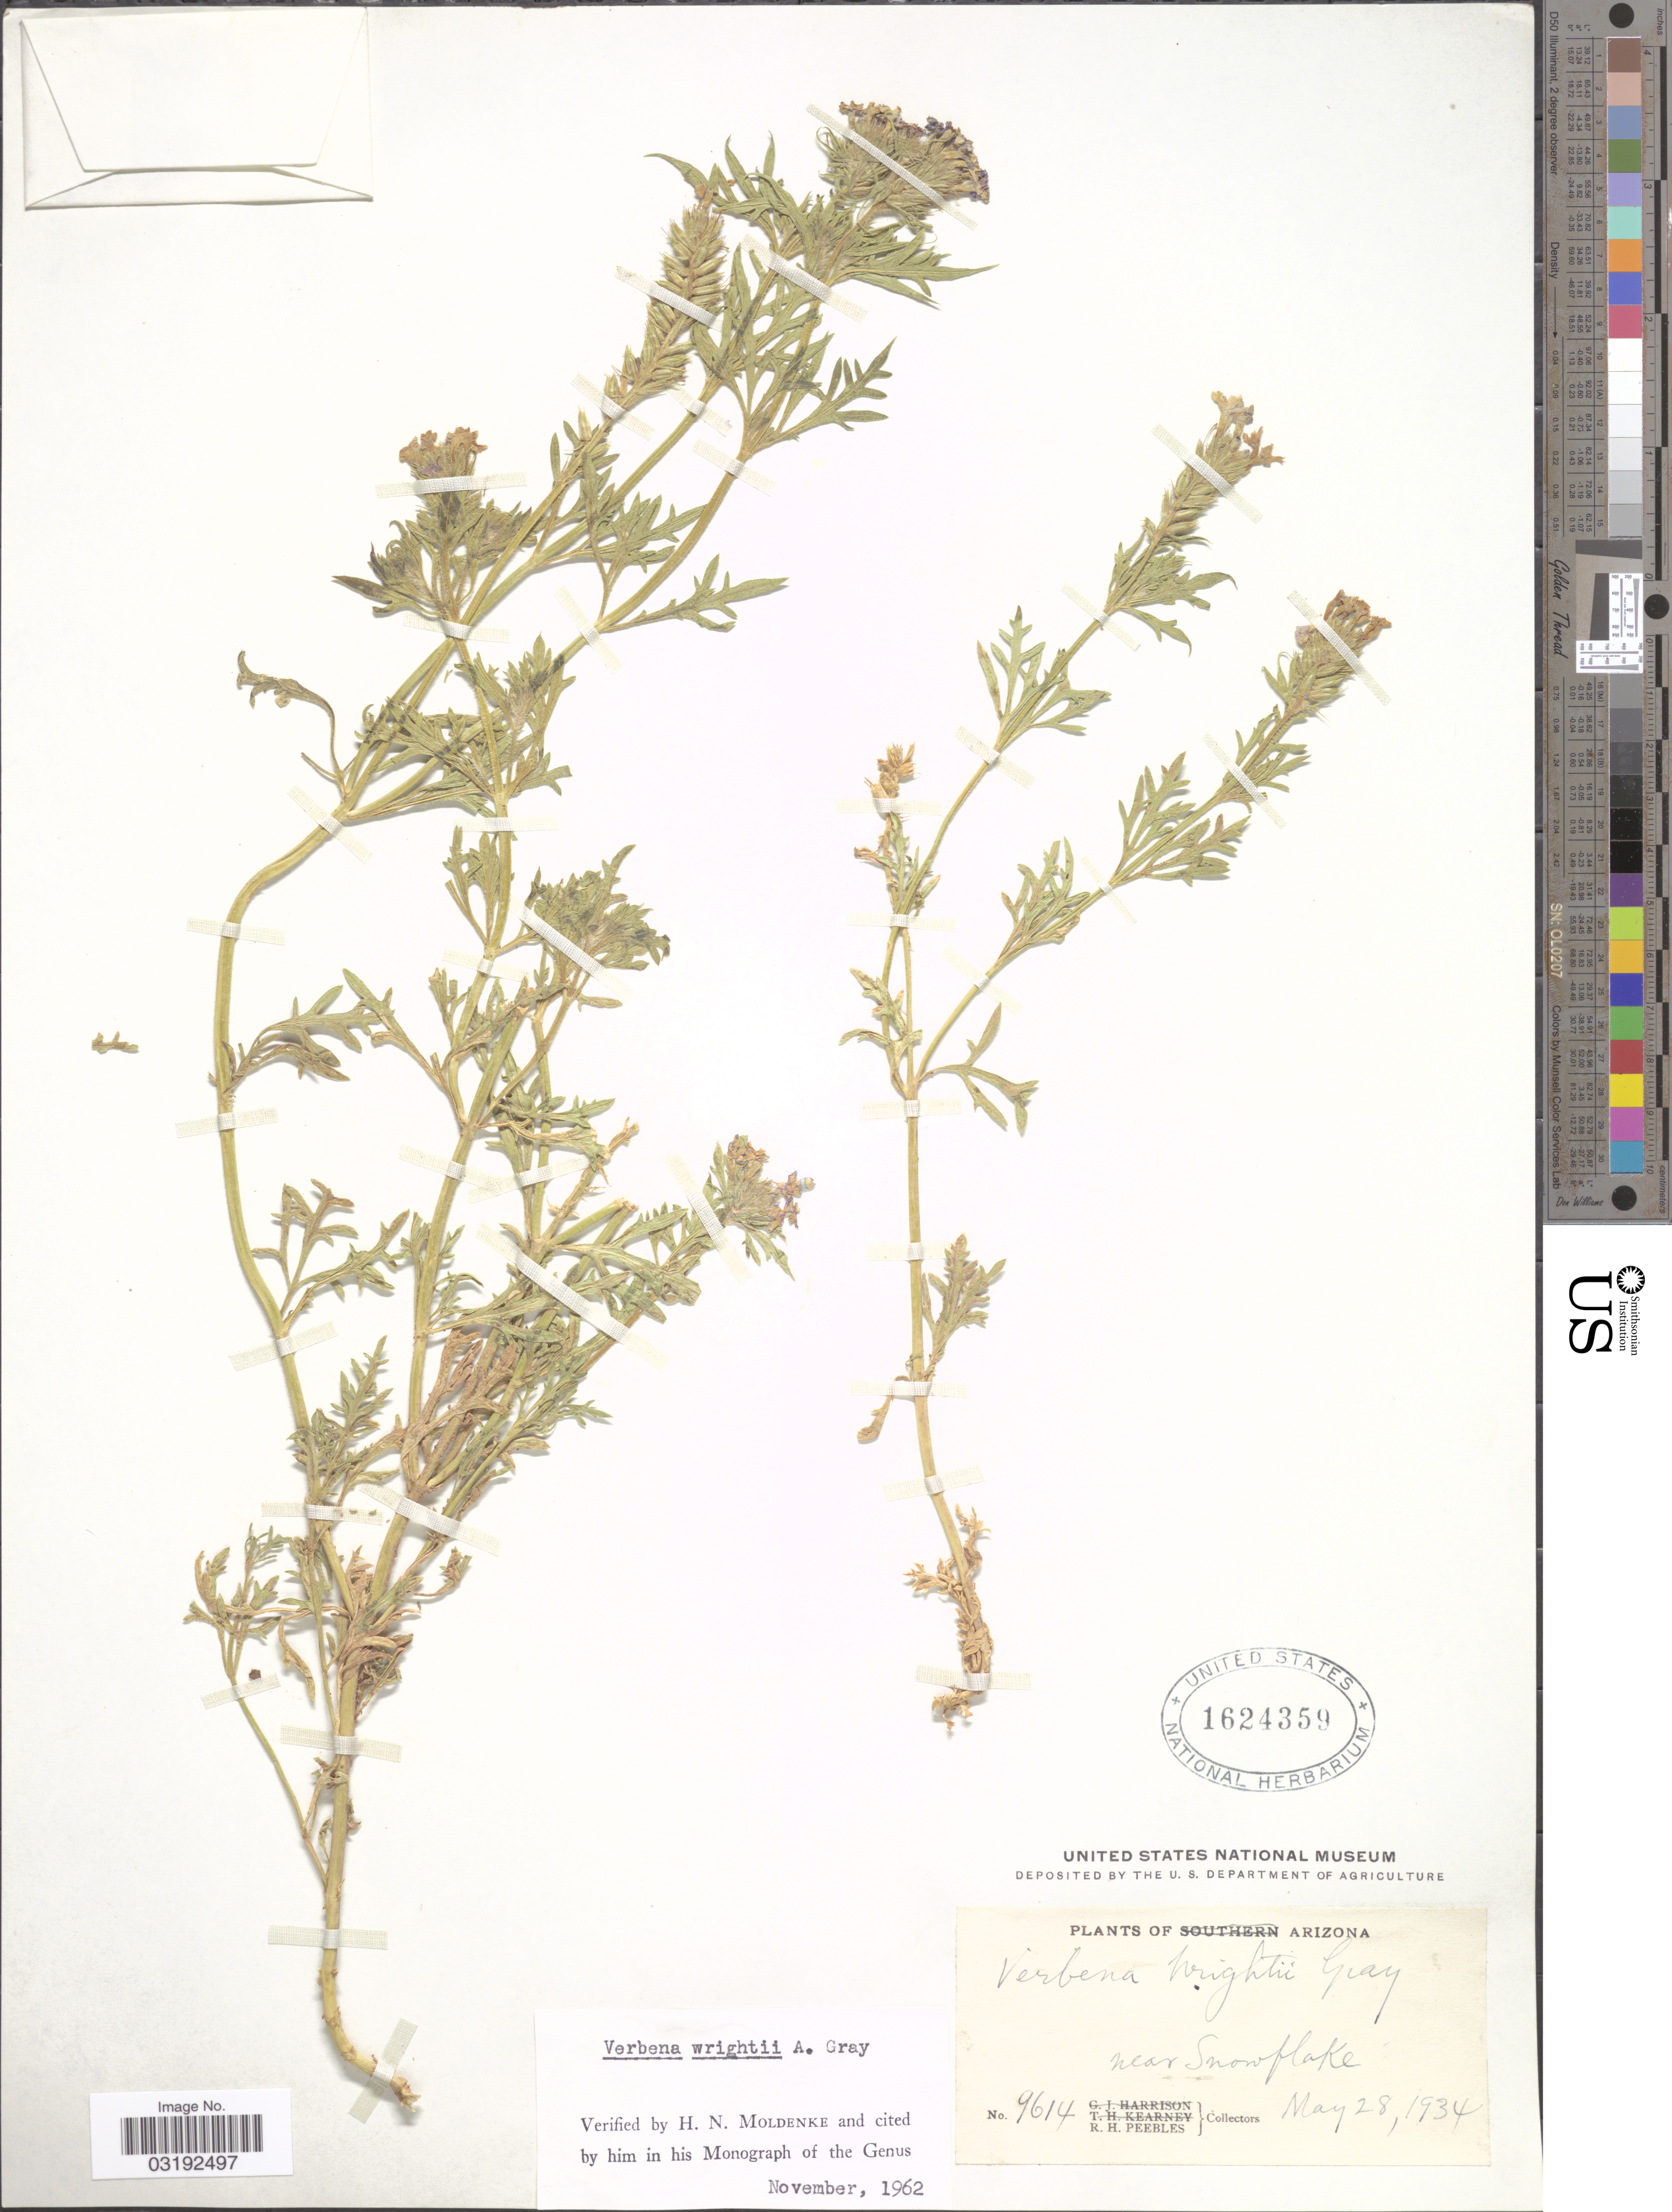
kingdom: Plantae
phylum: Tracheophyta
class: Magnoliopsida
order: Lamiales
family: Verbenaceae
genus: Verbena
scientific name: Verbena wrightii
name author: A. Gray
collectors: R. H. Peebles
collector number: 9614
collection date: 1934-05-28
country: United States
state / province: Arizona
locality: Near Snowflake.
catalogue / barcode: US 1624359